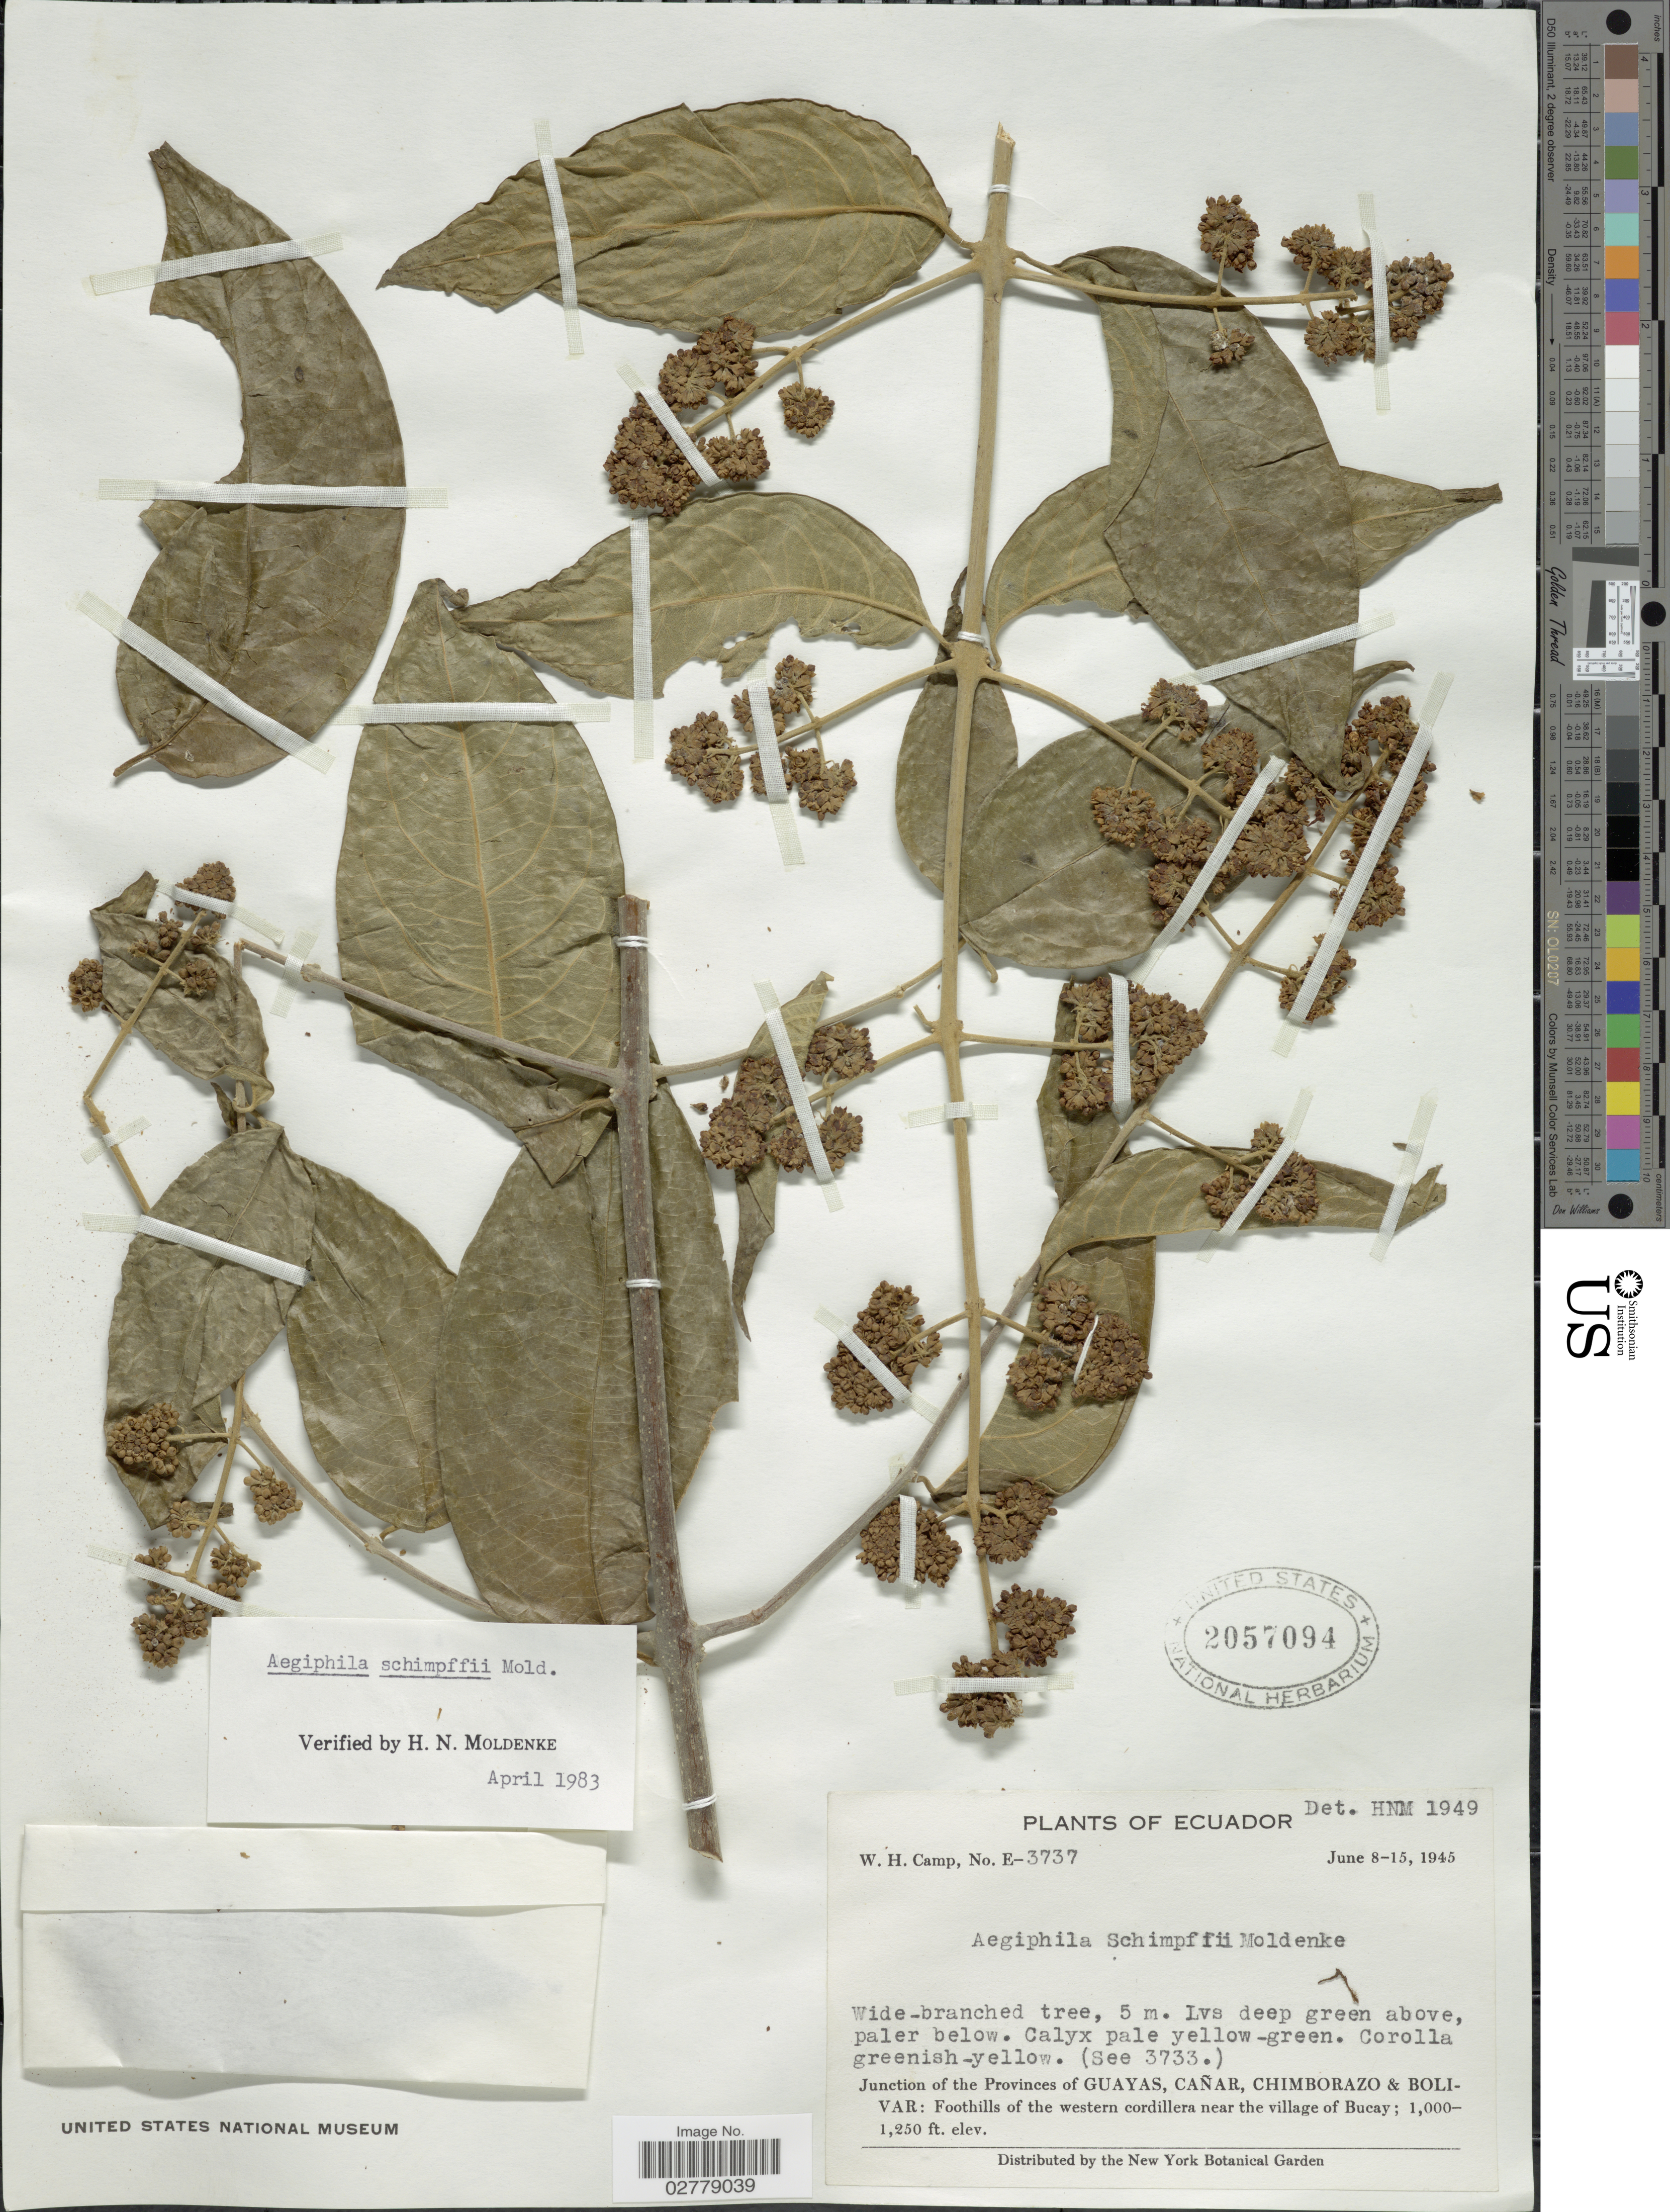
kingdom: Plantae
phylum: Tracheophyta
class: Magnoliopsida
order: Lamiales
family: Lamiaceae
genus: Aegiphila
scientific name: Aegiphila schimpffii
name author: Moldenke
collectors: W. H. Camp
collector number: E-3737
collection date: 1945-06-08/1945-06-15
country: Ecuador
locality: Junction of the Provinces of Guayas, Cañar, Chimborazo & Bolivar: Foothills of the western cordillera near the village of Bucay.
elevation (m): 305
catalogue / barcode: US 2057094